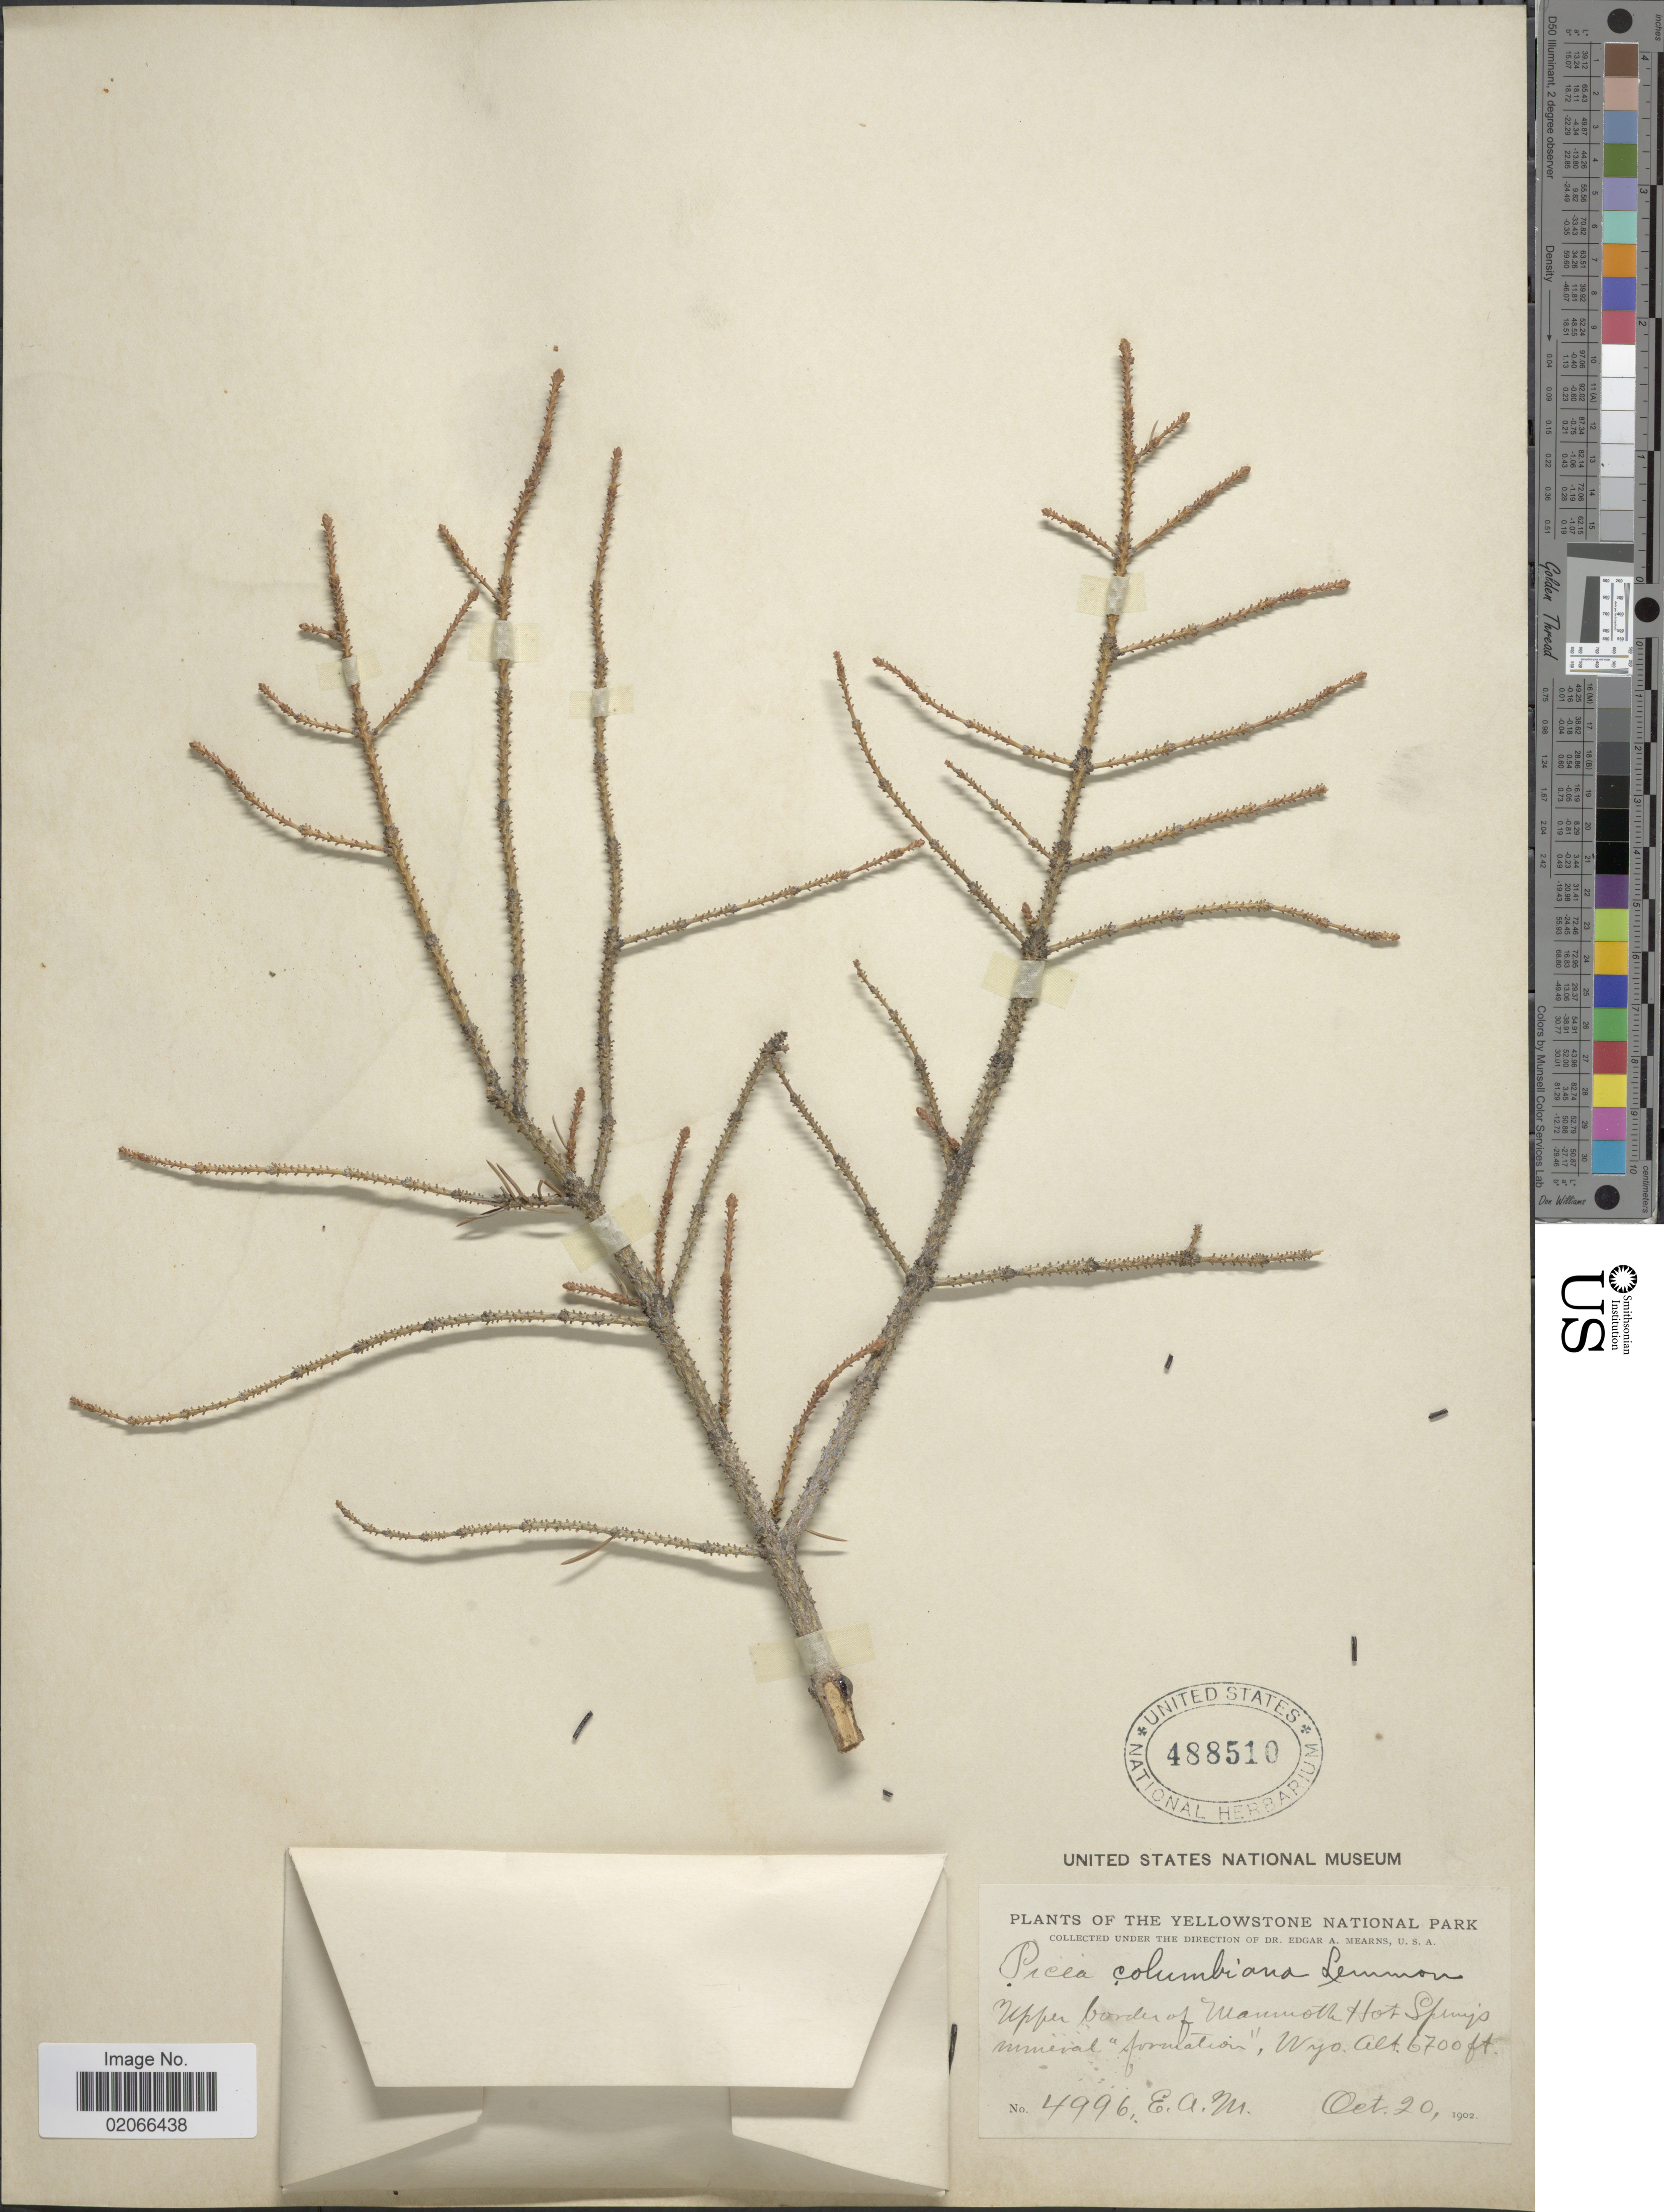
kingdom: Plantae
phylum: Tracheophyta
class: Pinopsida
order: Pinales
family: Pinaceae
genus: Picea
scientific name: Picea engelmannii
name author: Parry ex Engelm.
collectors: E. A. Mearns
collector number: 4996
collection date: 1902-10-20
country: United States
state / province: Wyoming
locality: Yellowstone National Park, upper border of Manmoth Hot Springs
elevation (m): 2042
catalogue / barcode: US 488510